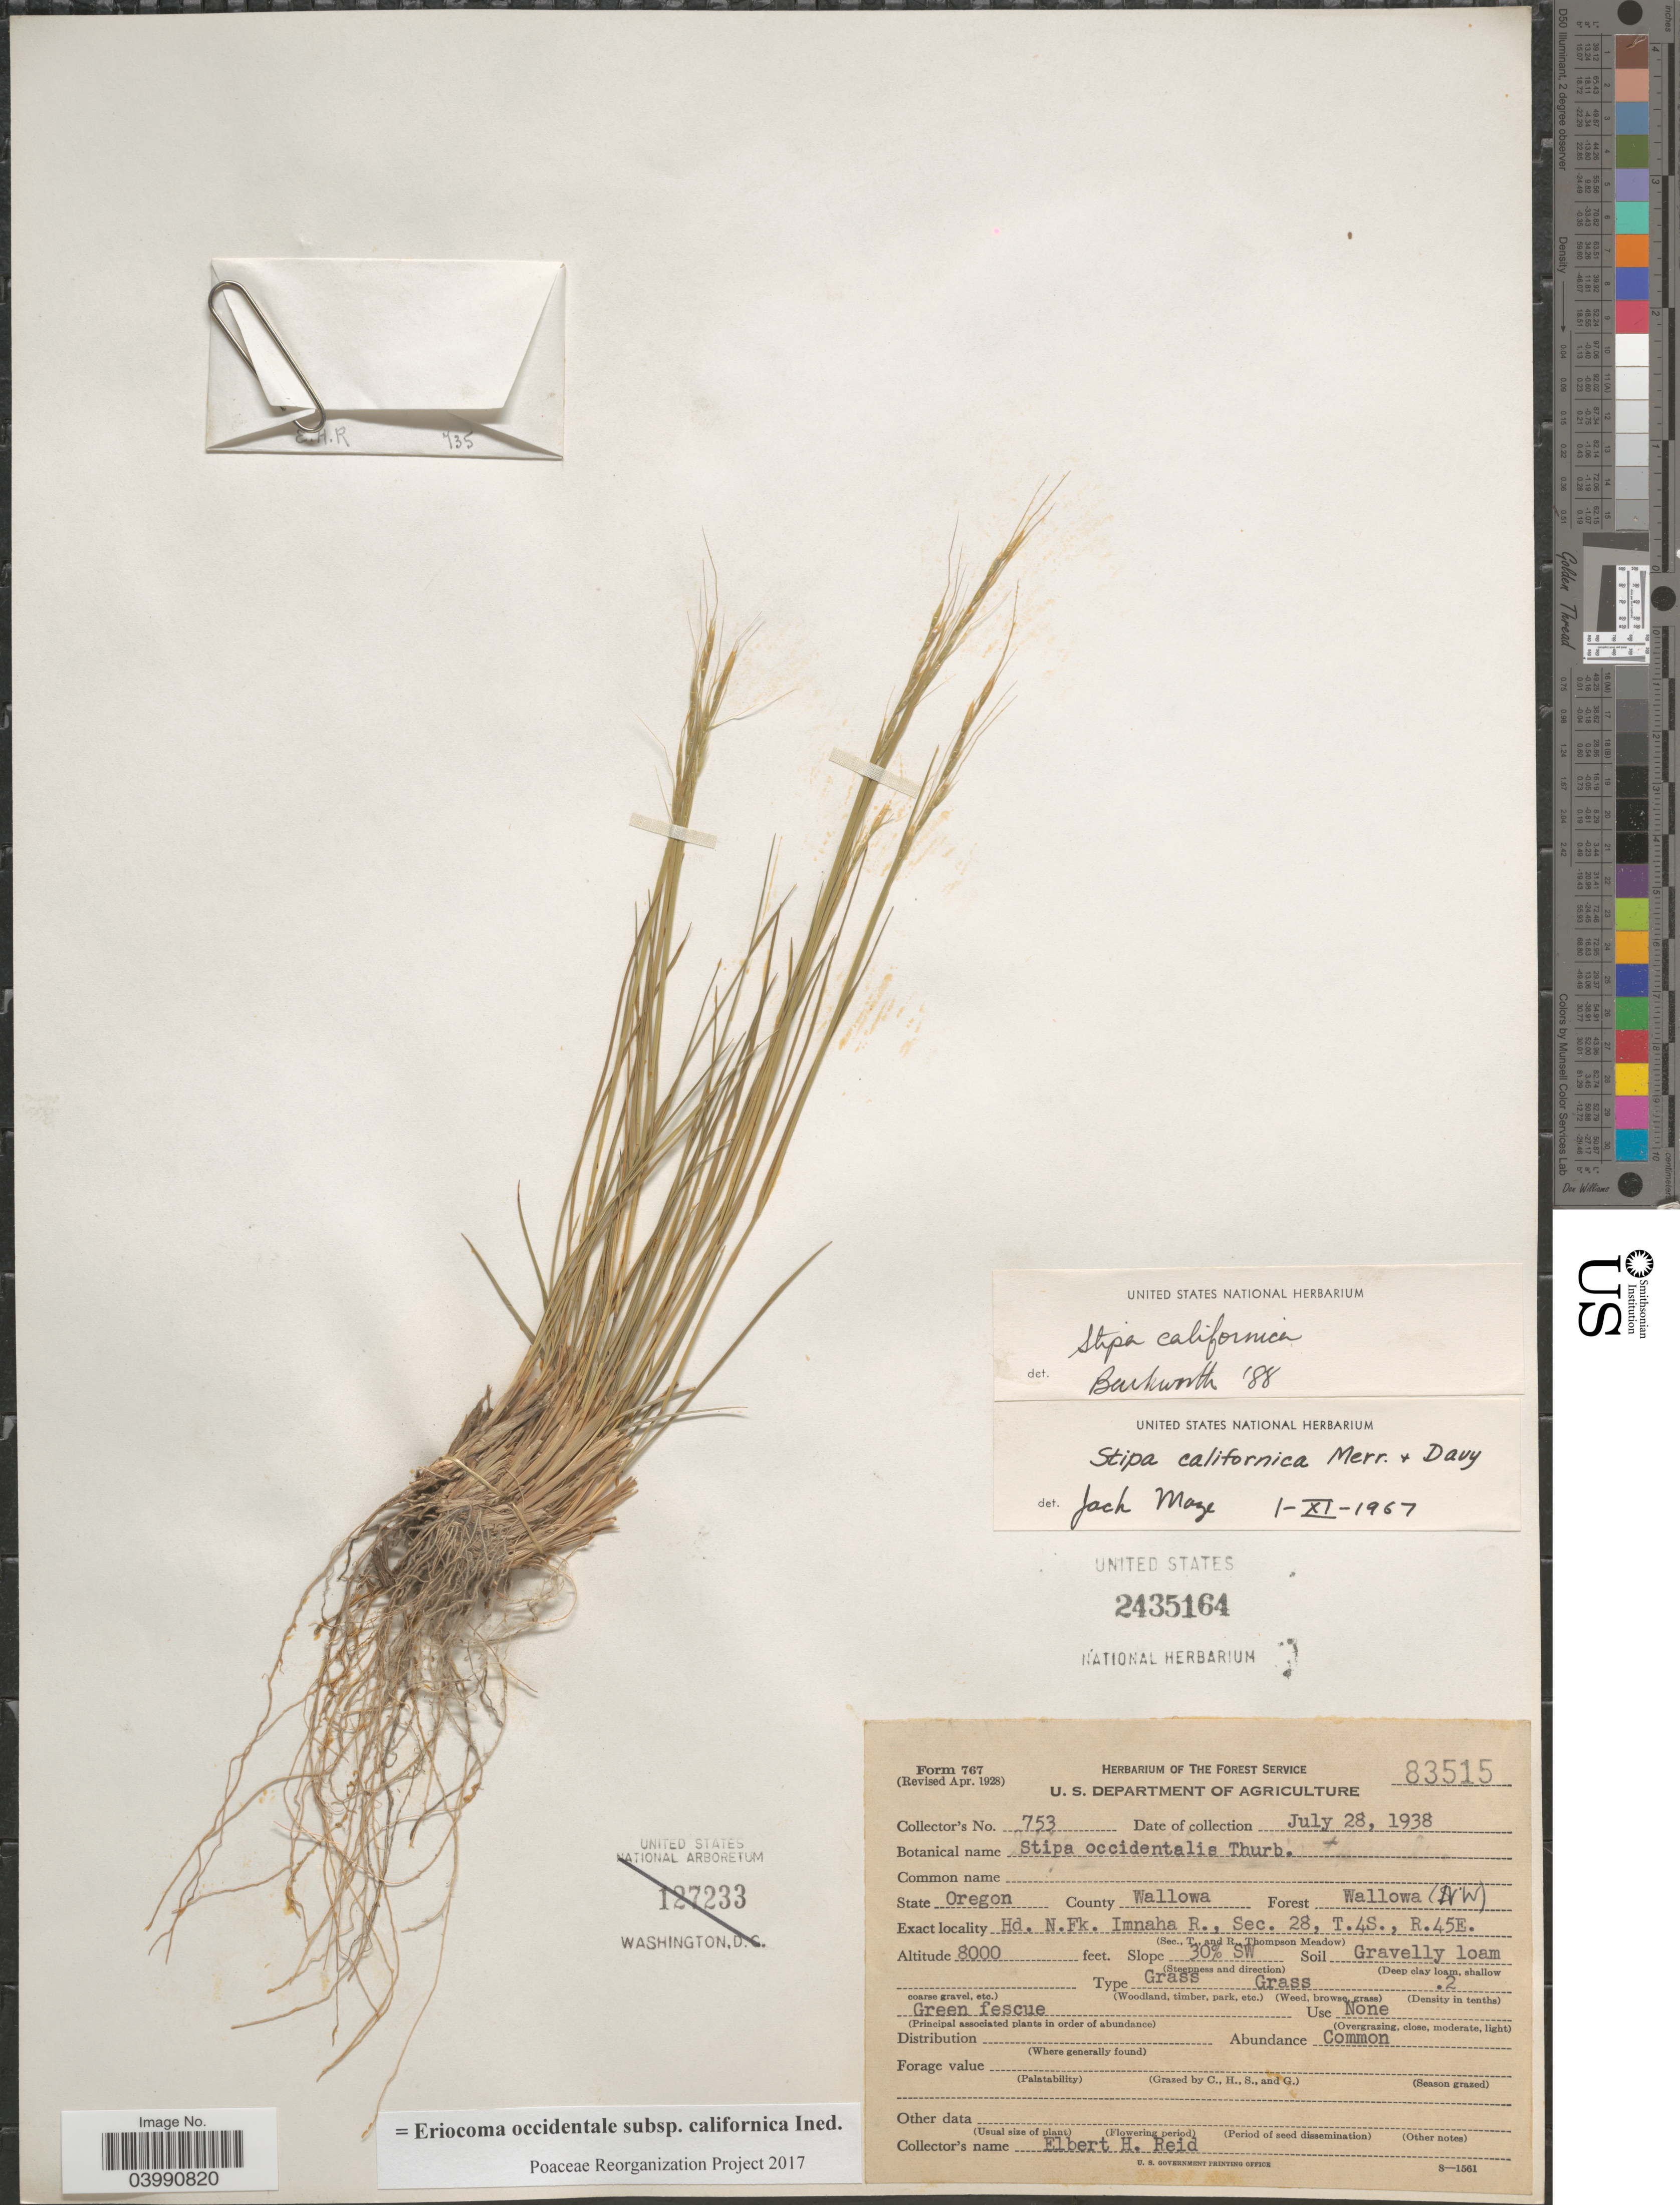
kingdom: Plantae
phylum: Tracheophyta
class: Liliopsida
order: Poales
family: Poaceae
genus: Eriocoma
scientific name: Eriocoma occidentalis subsp. californica ined.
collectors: E. Reid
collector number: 753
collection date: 1938-07-28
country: United States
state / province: Oregon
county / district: Wallowa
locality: County Wallowa. Forest Wallowa (NW). Hd. N. Fk. Imnaha R., Sec. 28, T.4S., R.45E.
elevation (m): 2438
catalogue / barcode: US 2435164